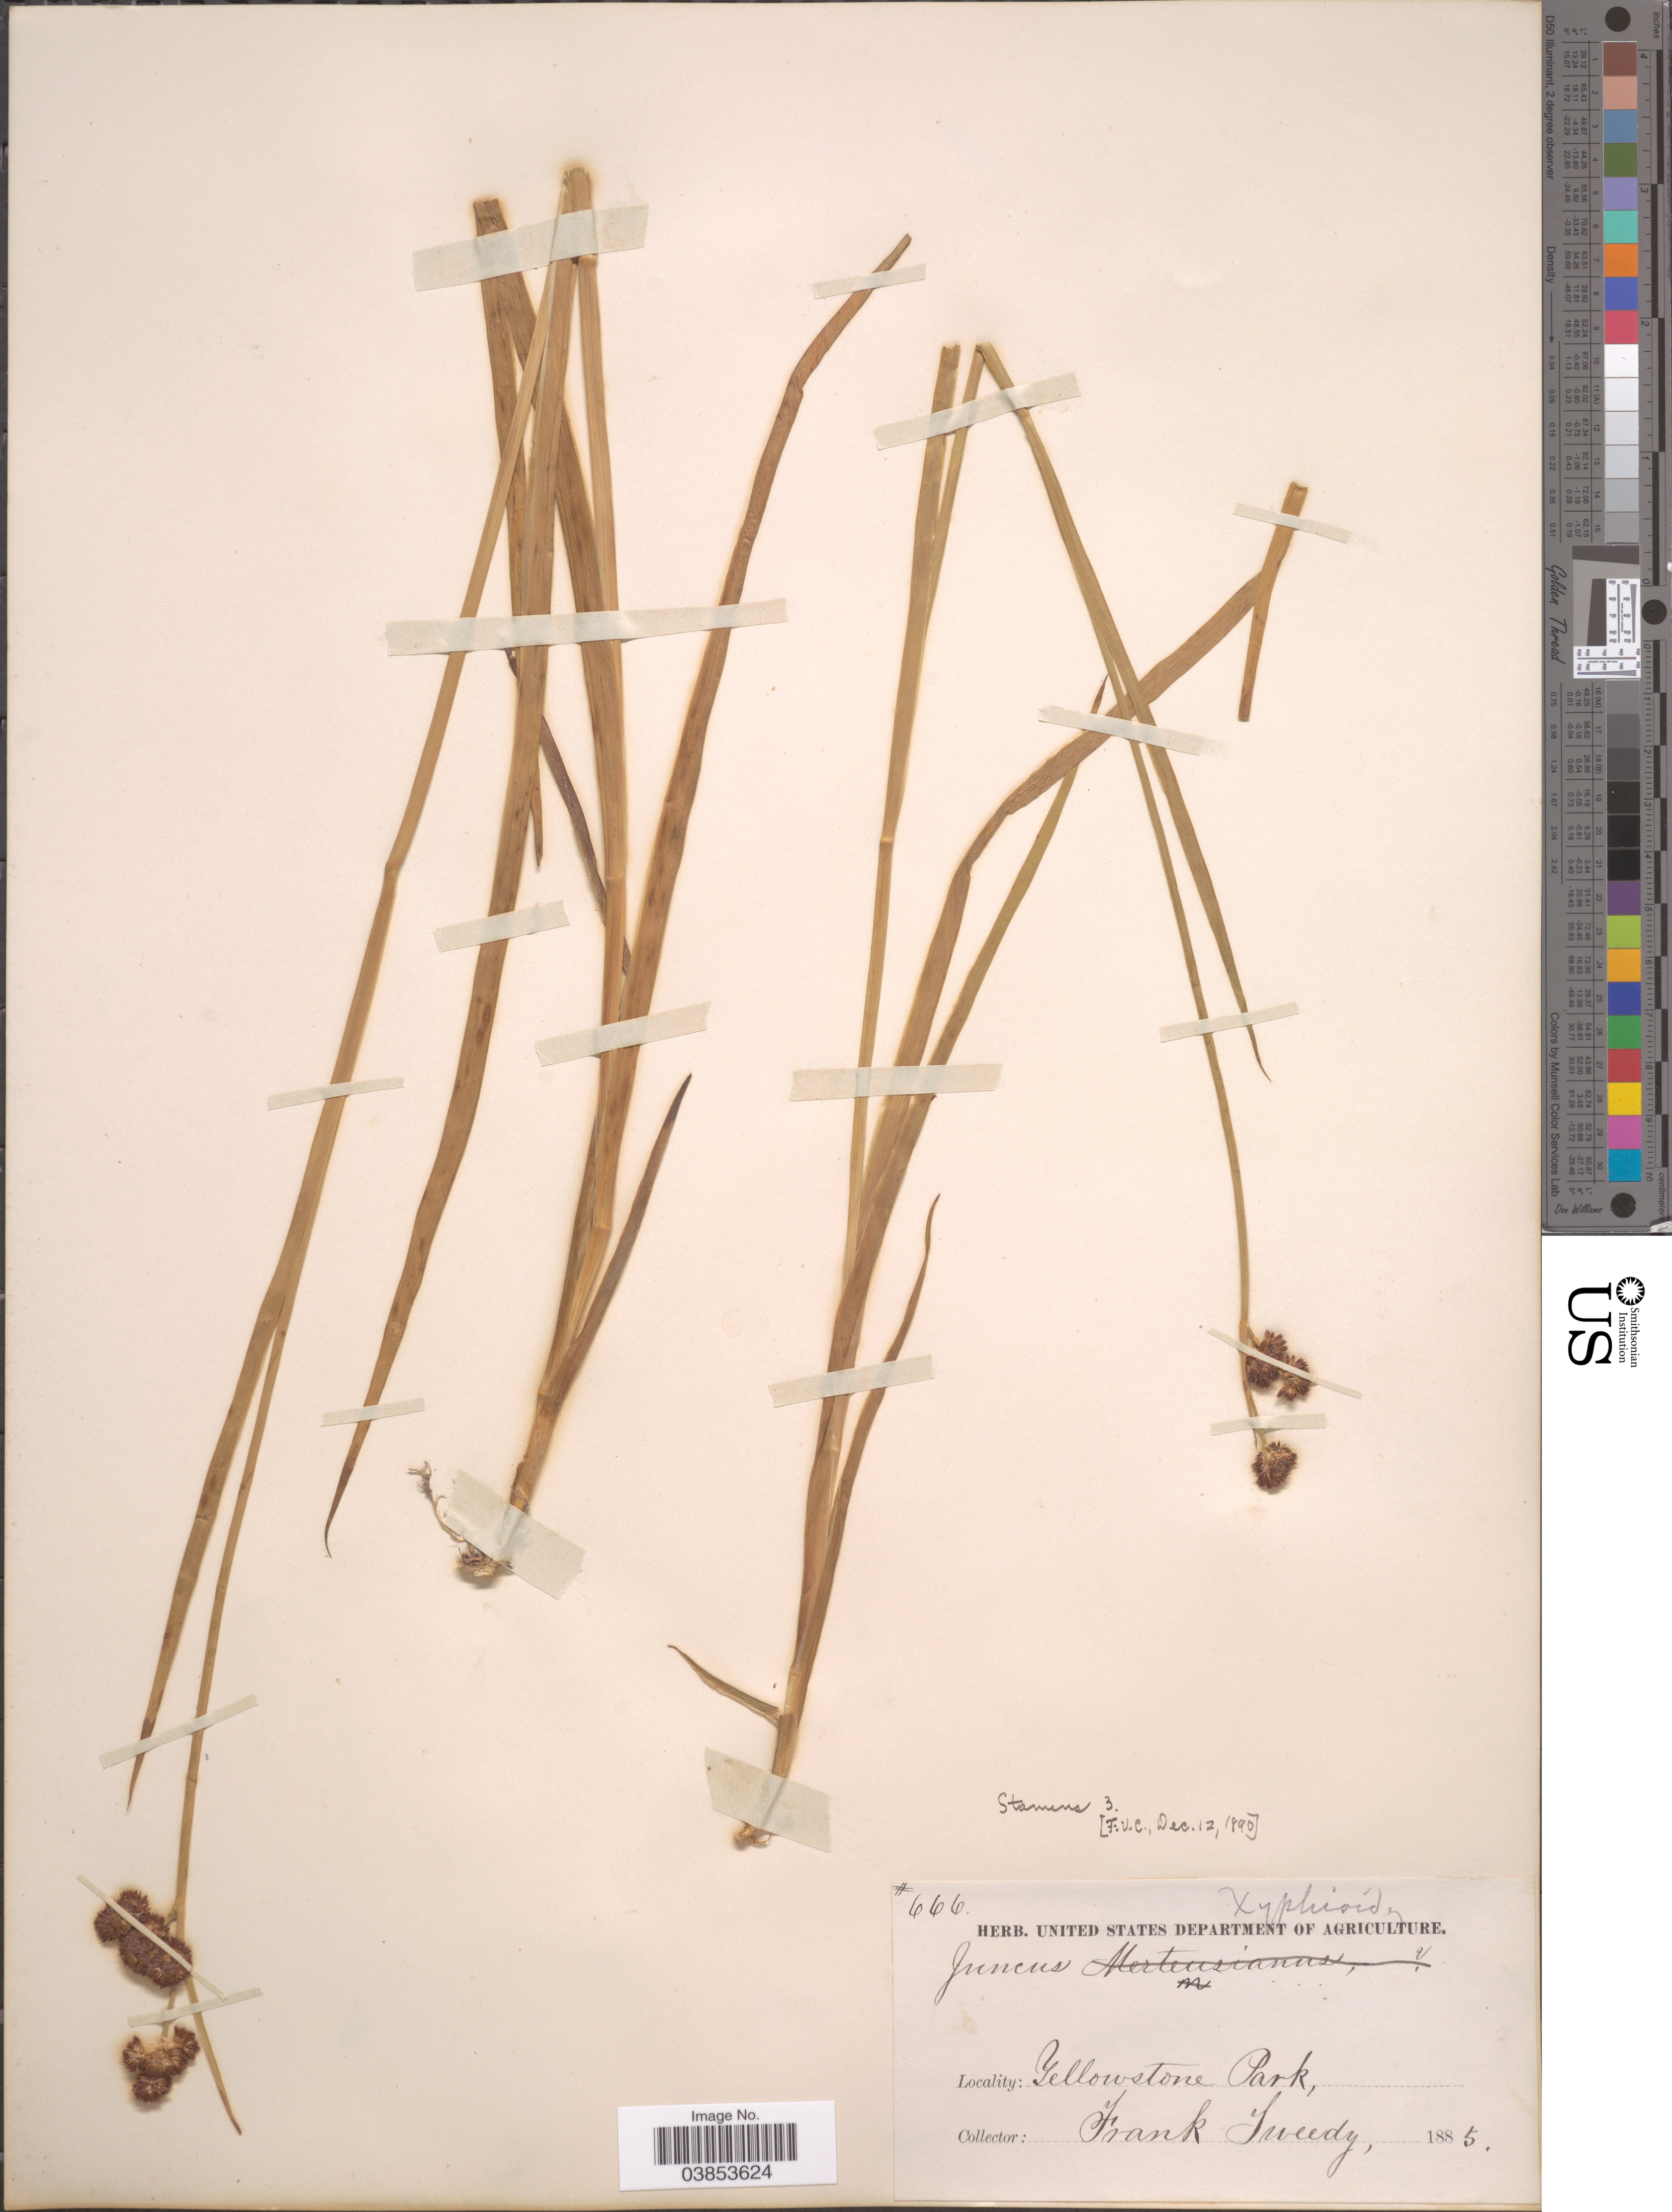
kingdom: Plantae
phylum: Tracheophyta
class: Liliopsida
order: Poales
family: Juncaceae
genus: Juncus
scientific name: Juncus ensifolius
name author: Wikstr.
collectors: F. Tweedy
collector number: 666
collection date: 1885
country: United States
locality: Yellowstone Park.